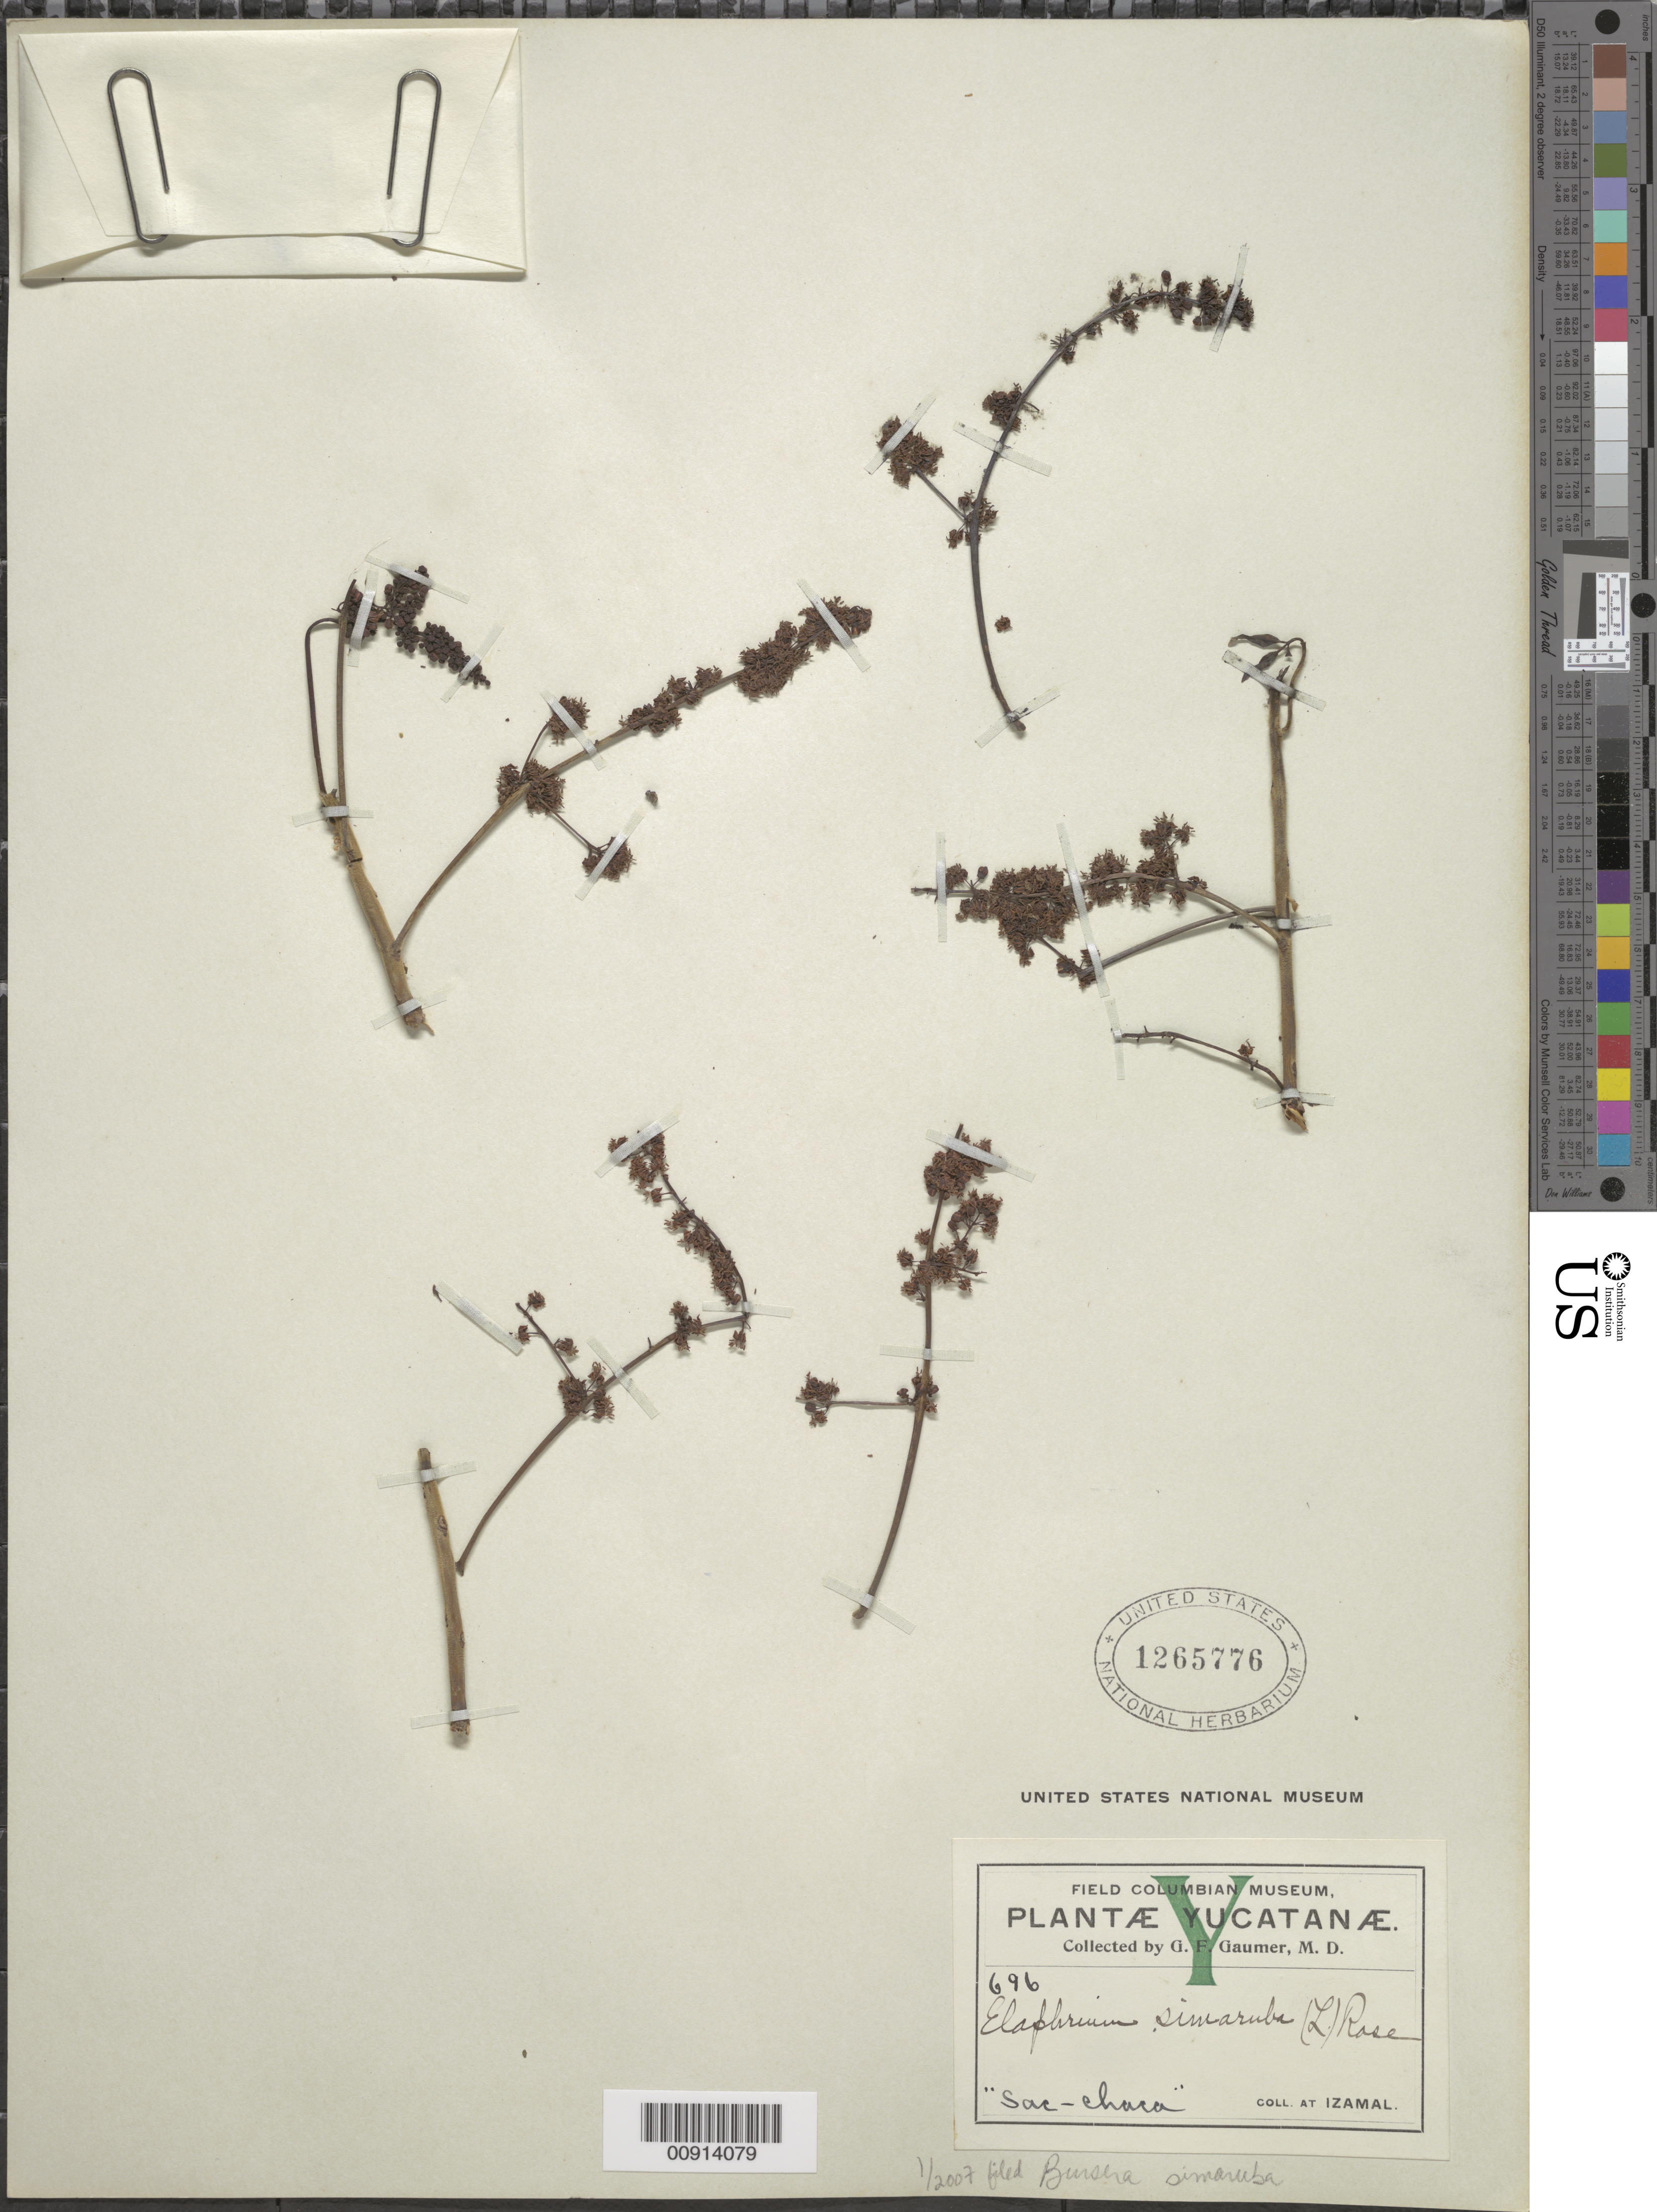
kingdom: Plantae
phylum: Tracheophyta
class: Magnoliopsida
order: Sapindales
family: Burseraceae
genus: Bursera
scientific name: Bursera simaruba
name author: (L.) Sarg.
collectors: G. F. Gaumer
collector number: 696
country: Mexico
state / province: Yucatán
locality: Izamal, Yucatán.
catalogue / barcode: US 1265776